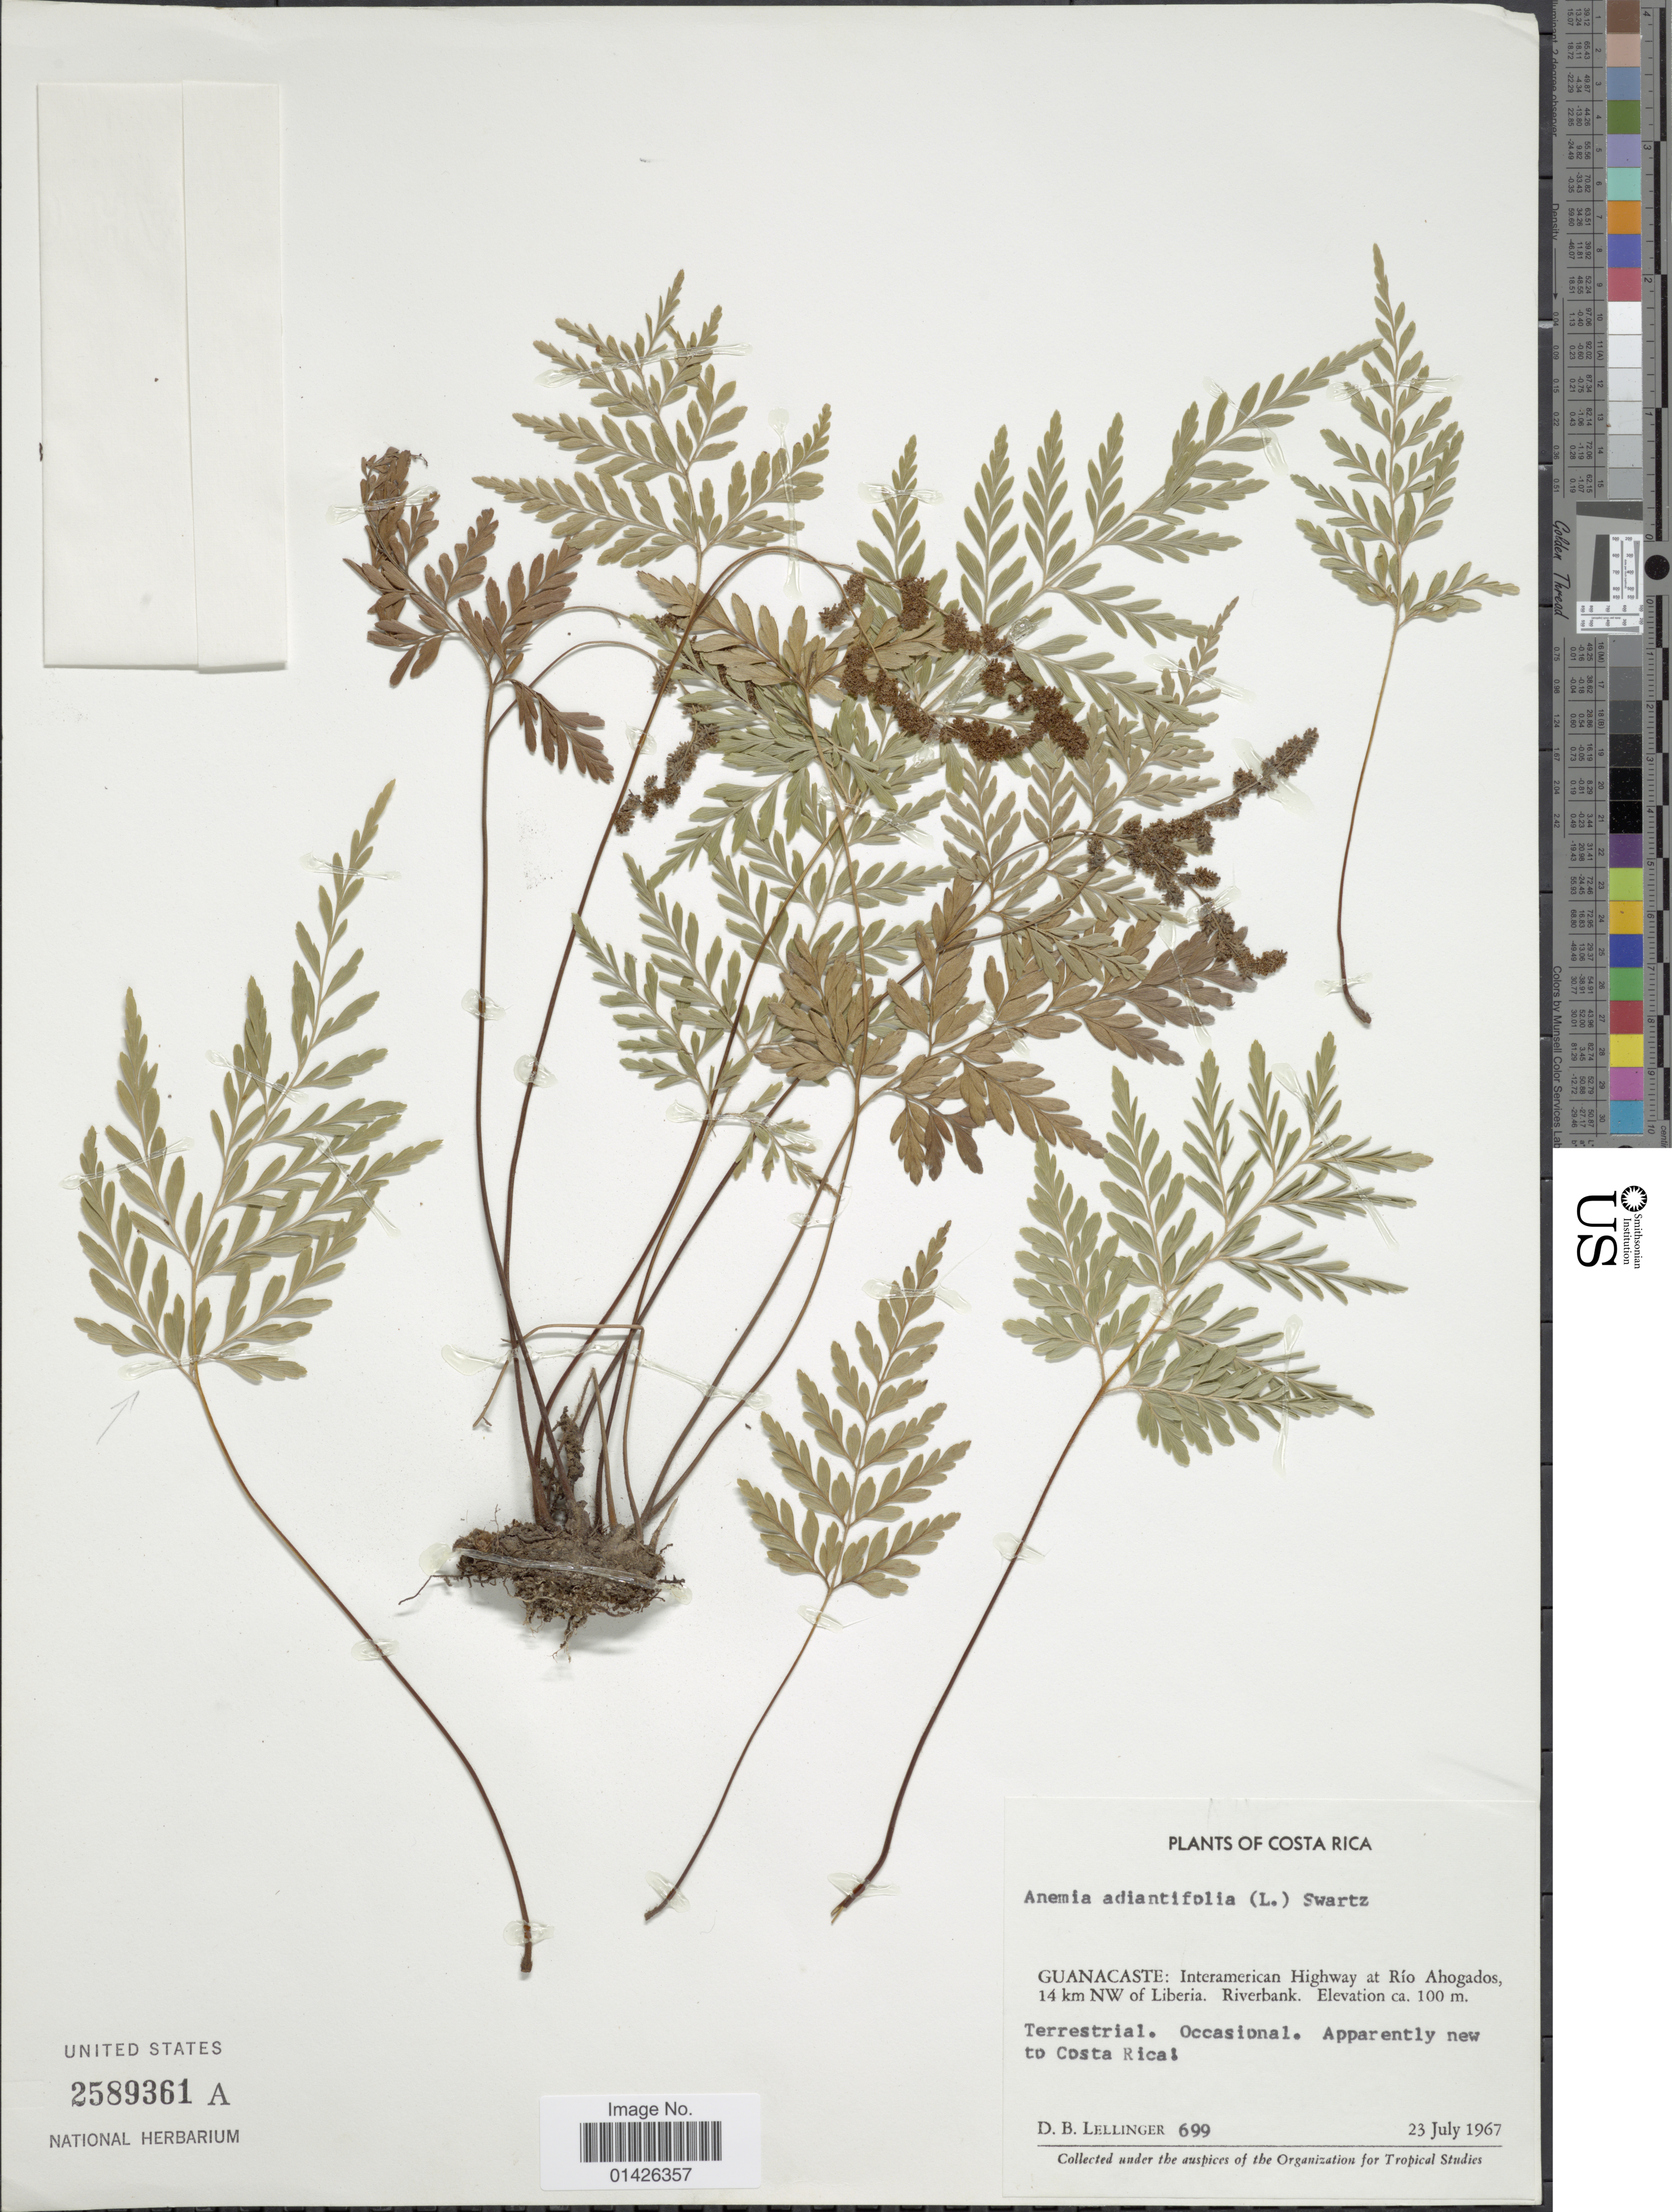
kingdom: Plantae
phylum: Tracheophyta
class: Polypodiopsida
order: Schizaeales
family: Anemiaceae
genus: Anemia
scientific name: Anemia adiantifolia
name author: (L.) Sw.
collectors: D. B. Lellinger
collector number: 699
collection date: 1967-07-23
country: Costa Rica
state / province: Guanacaste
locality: Interamerican Highway at rio Ahogados, 14 km NW of Liberia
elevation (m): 100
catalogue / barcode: US 2589361A